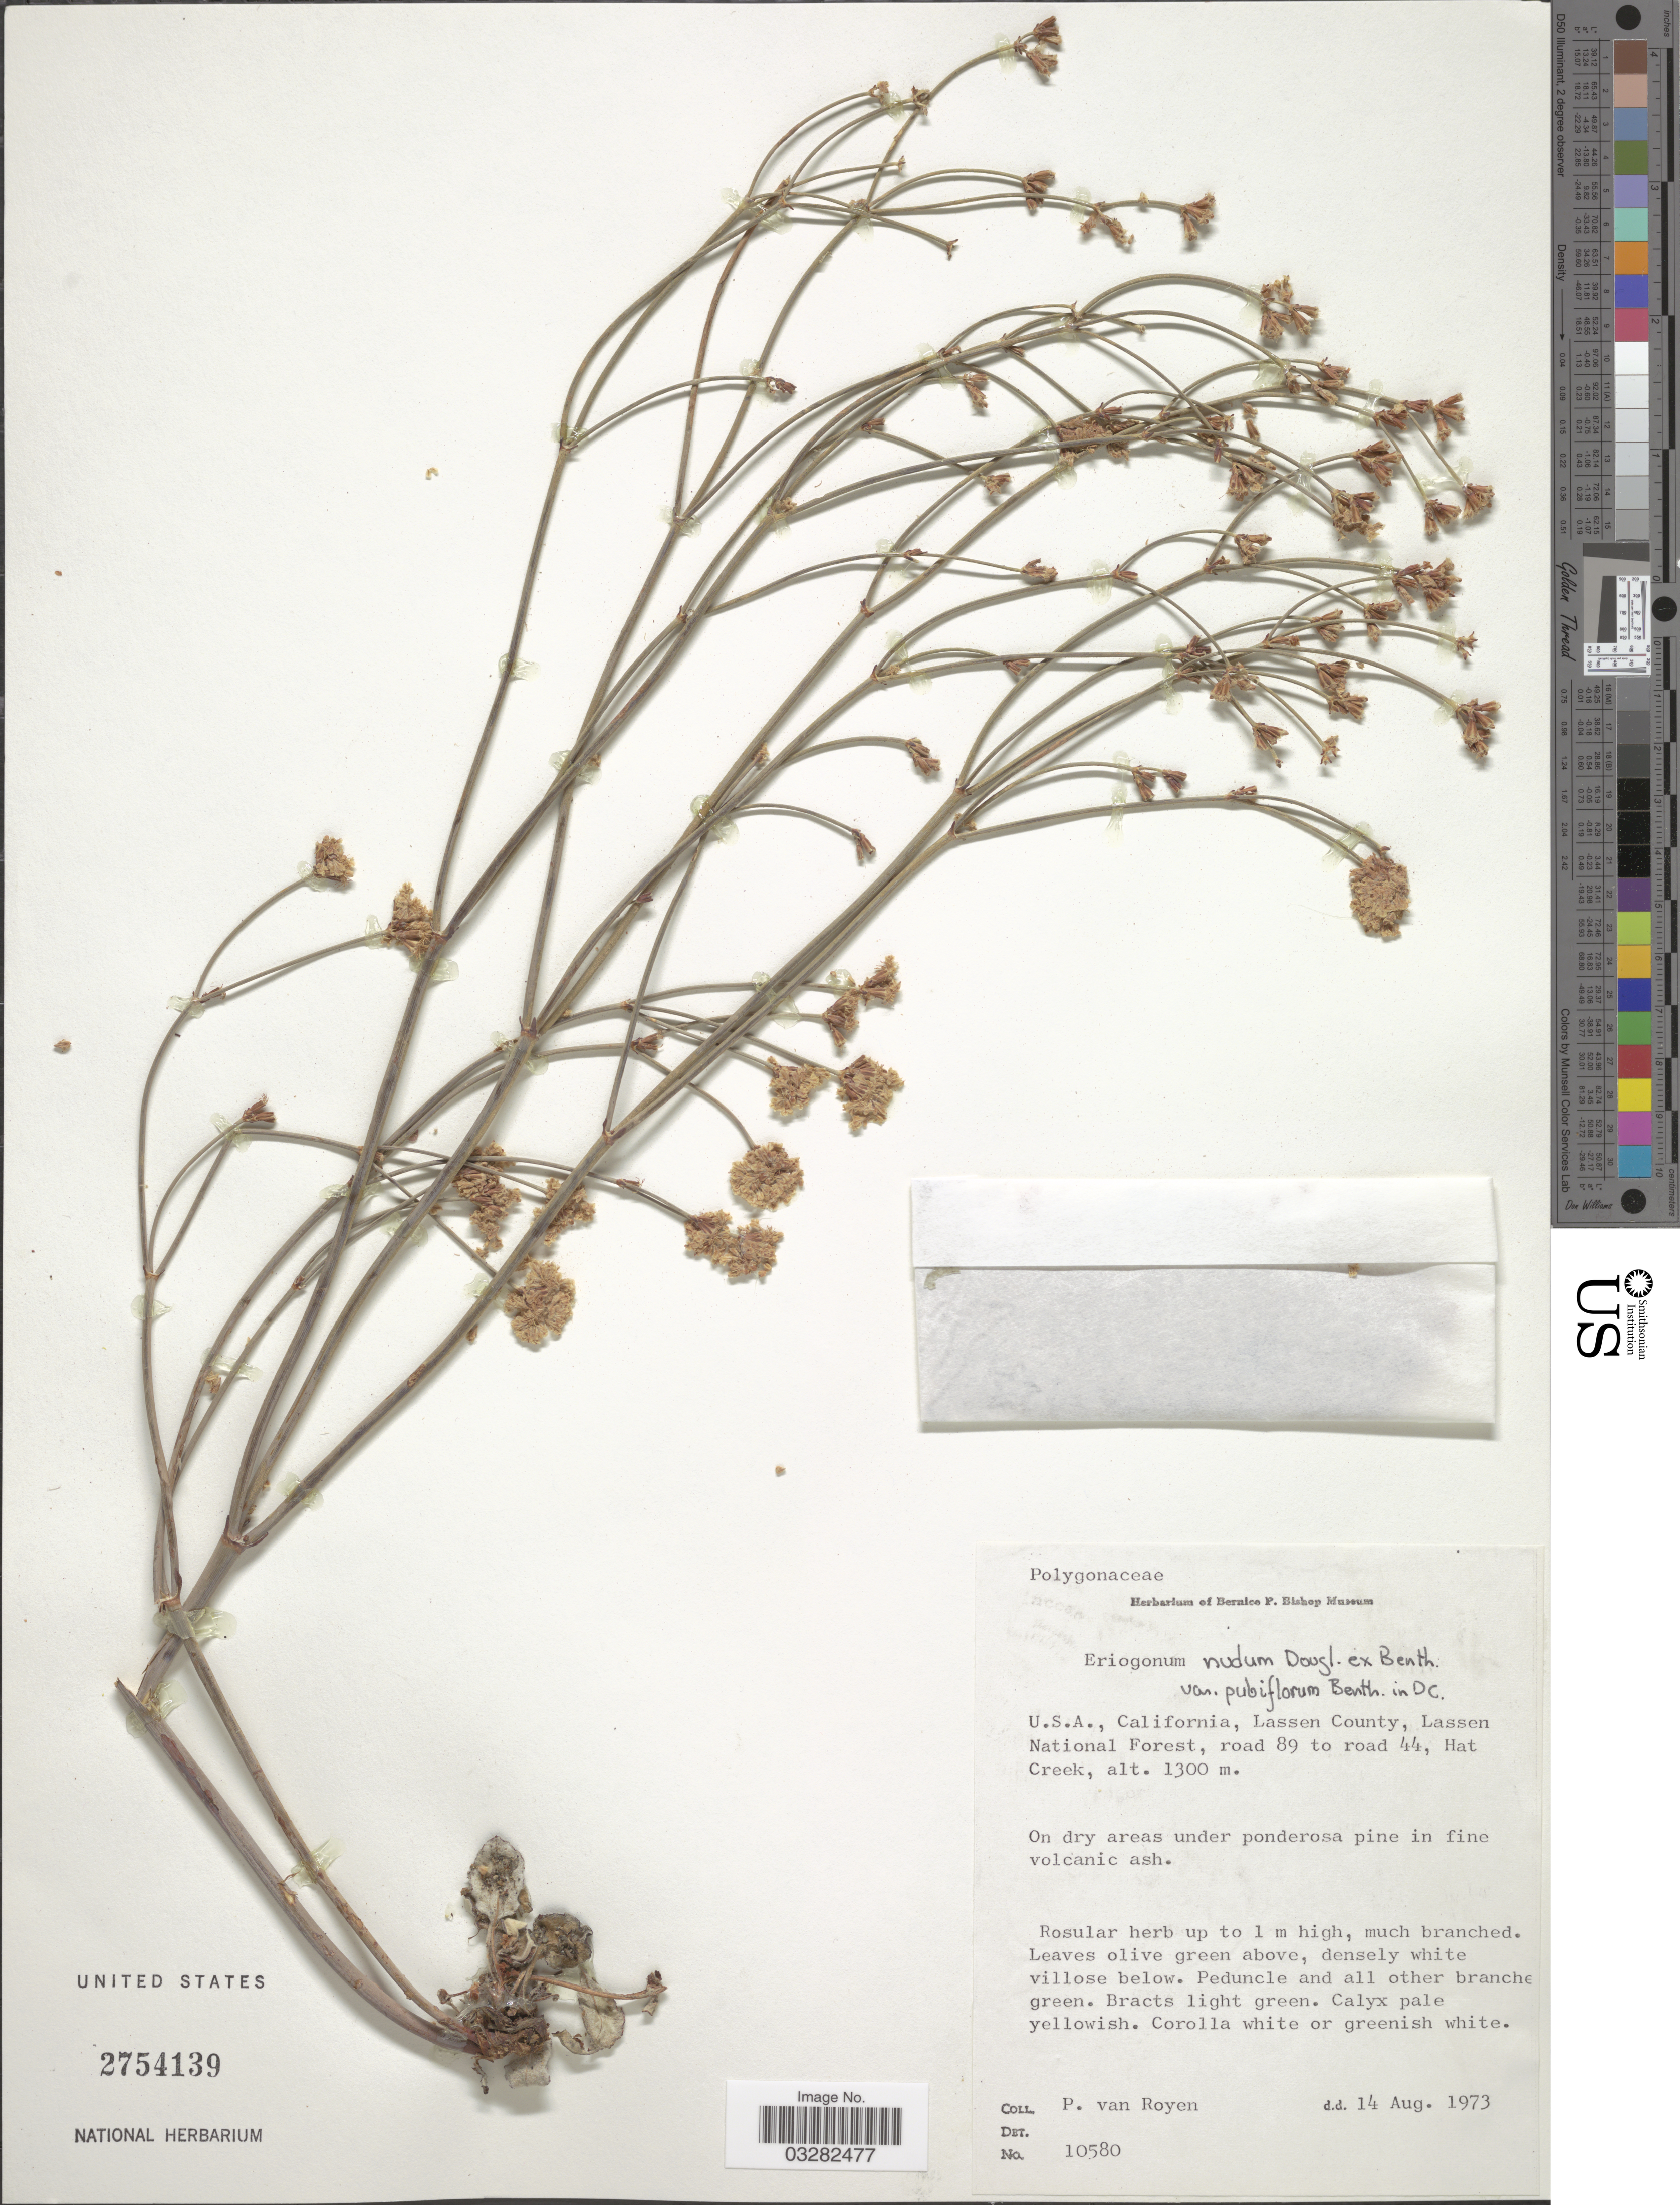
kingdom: Plantae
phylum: Tracheophyta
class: Magnoliopsida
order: Caryophyllales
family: Polygonaceae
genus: Eriogonum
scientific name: Eriogonum sp.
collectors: P. van Royen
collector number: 10580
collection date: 1973-08-14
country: United States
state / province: California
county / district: Lassen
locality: Lassen County, Lassen National Forest, road 89 to road 44, Hat Creek.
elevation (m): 1300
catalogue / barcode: US 2754139